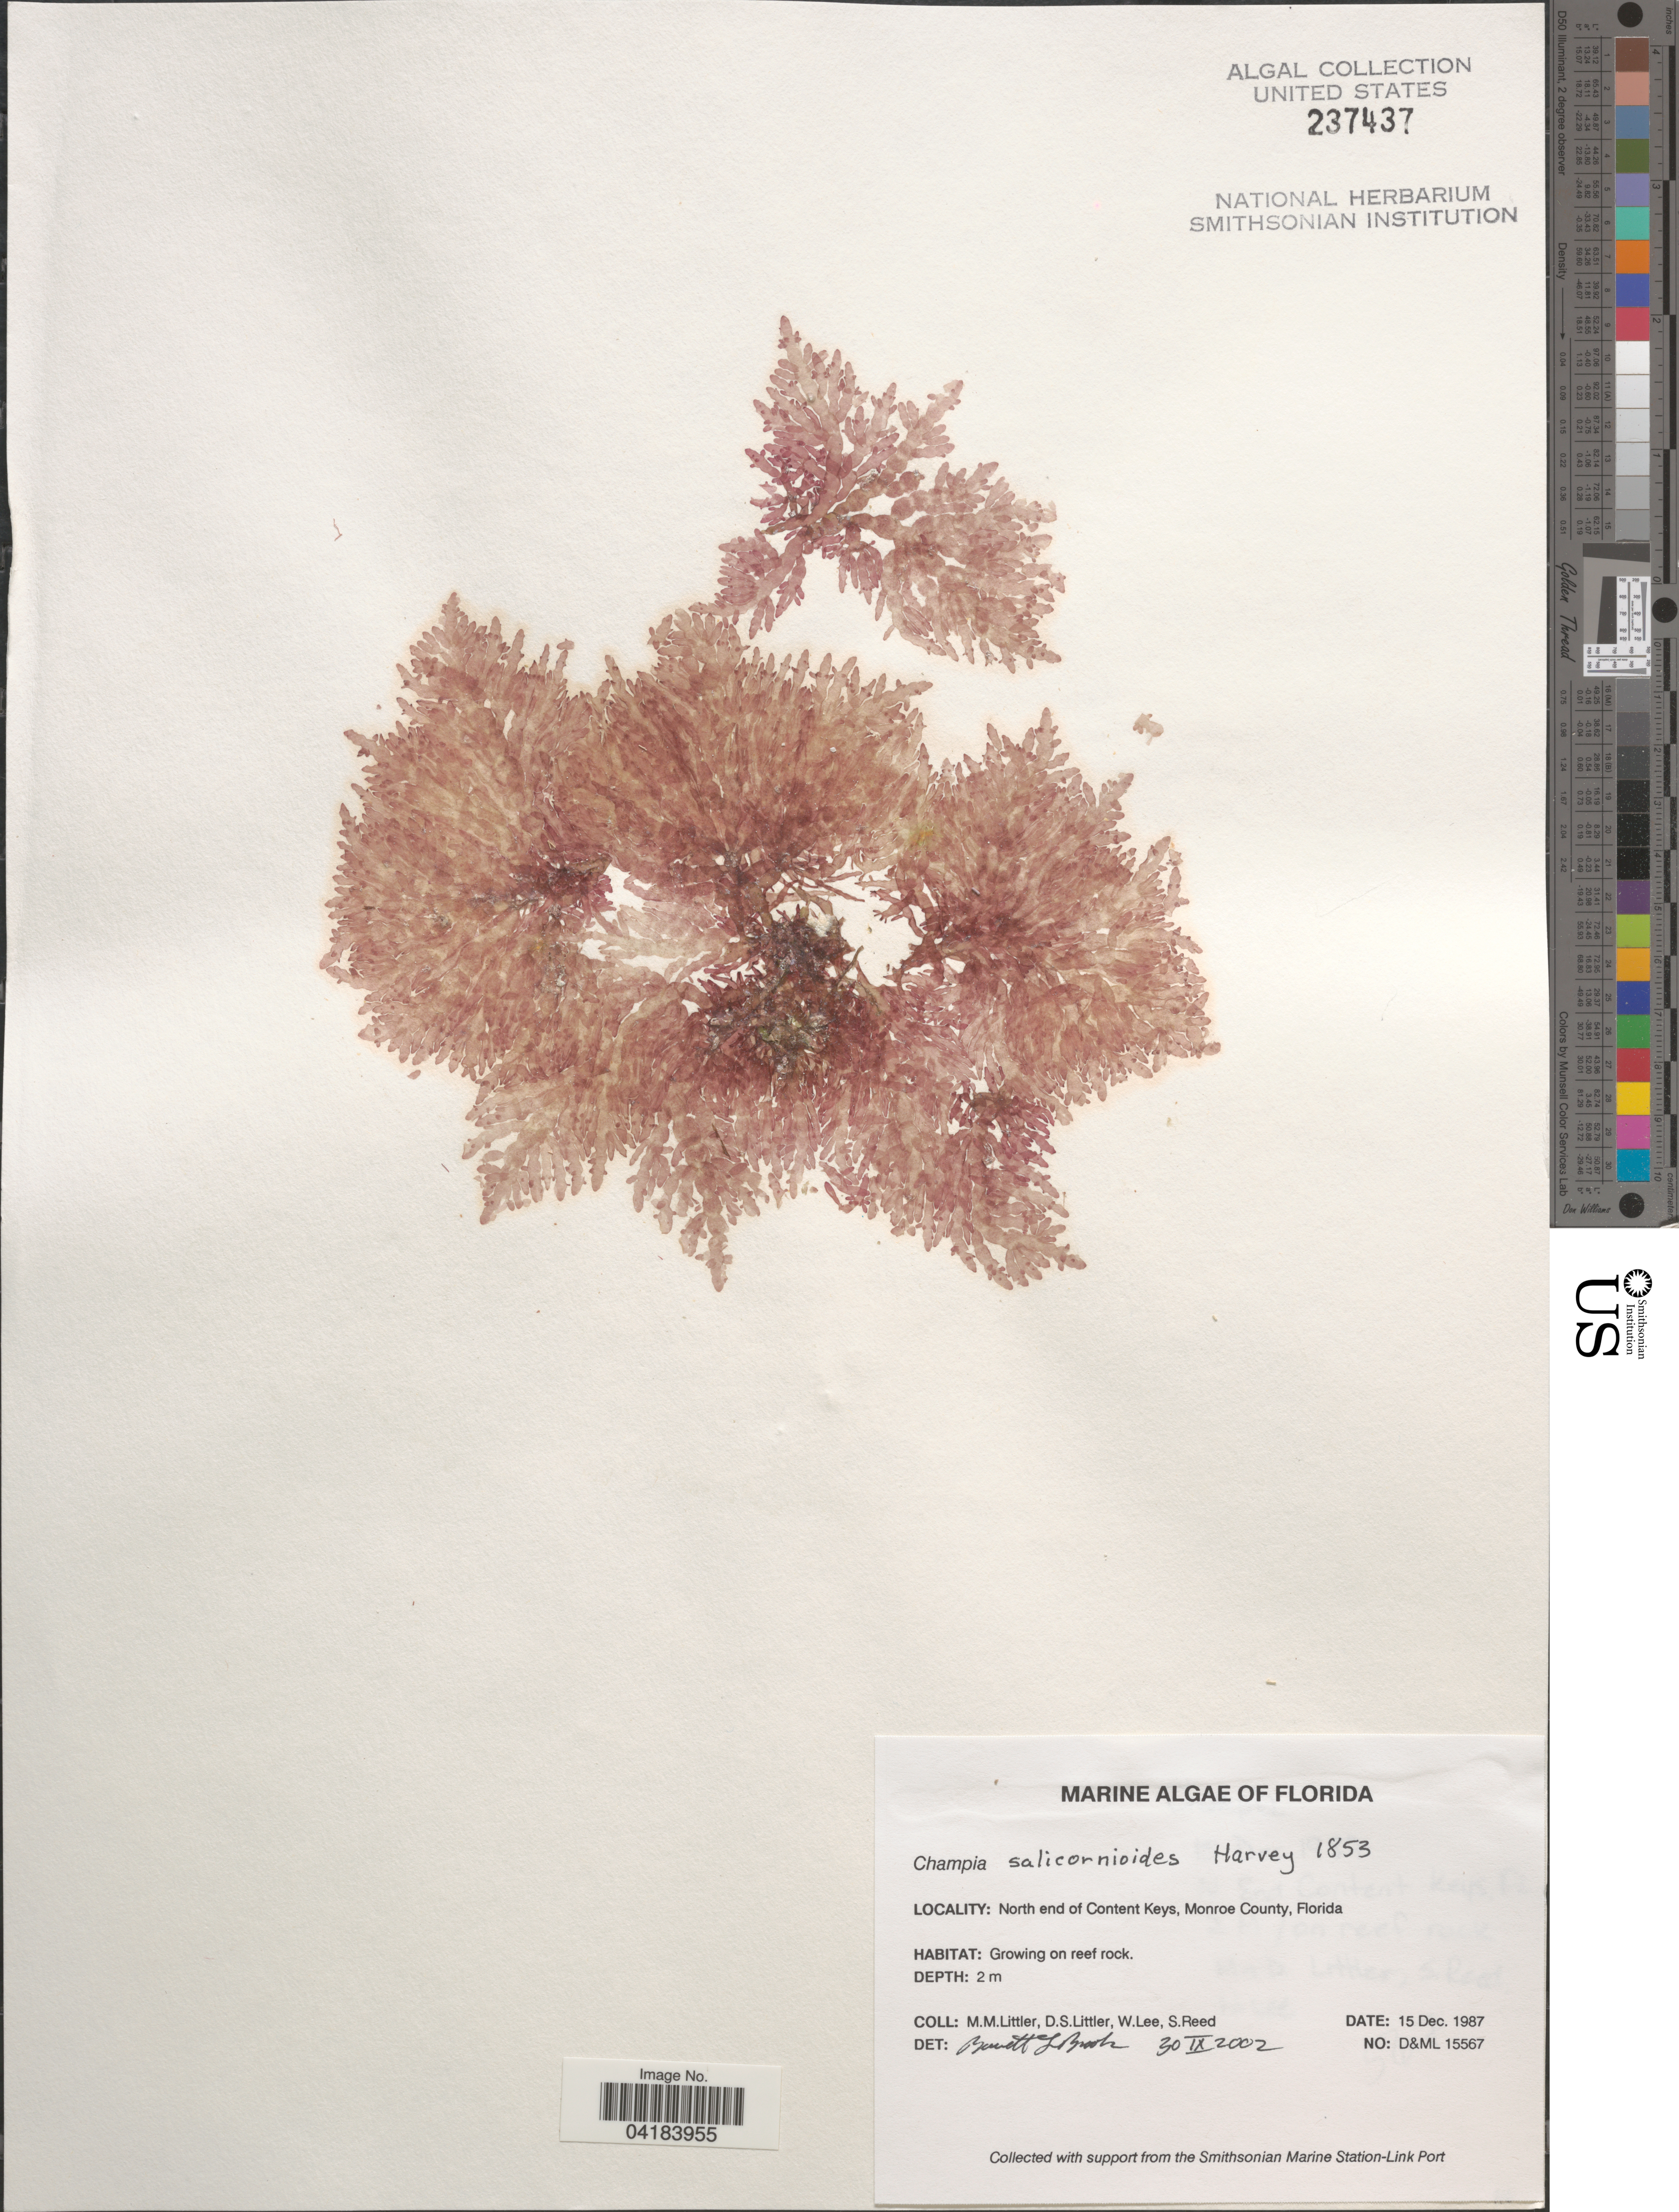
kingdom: Plantae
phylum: Rhodophyta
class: Florideophyceae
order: Rhodymeniales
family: Champiaceae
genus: Champia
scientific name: Champia salicornioides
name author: Harv.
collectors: D. S. Littler, W. Lee & S. Reed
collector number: D&ML15567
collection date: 1987-12-15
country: United States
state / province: Florida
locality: North end of Content Keys, Monroe County.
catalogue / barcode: US 237437